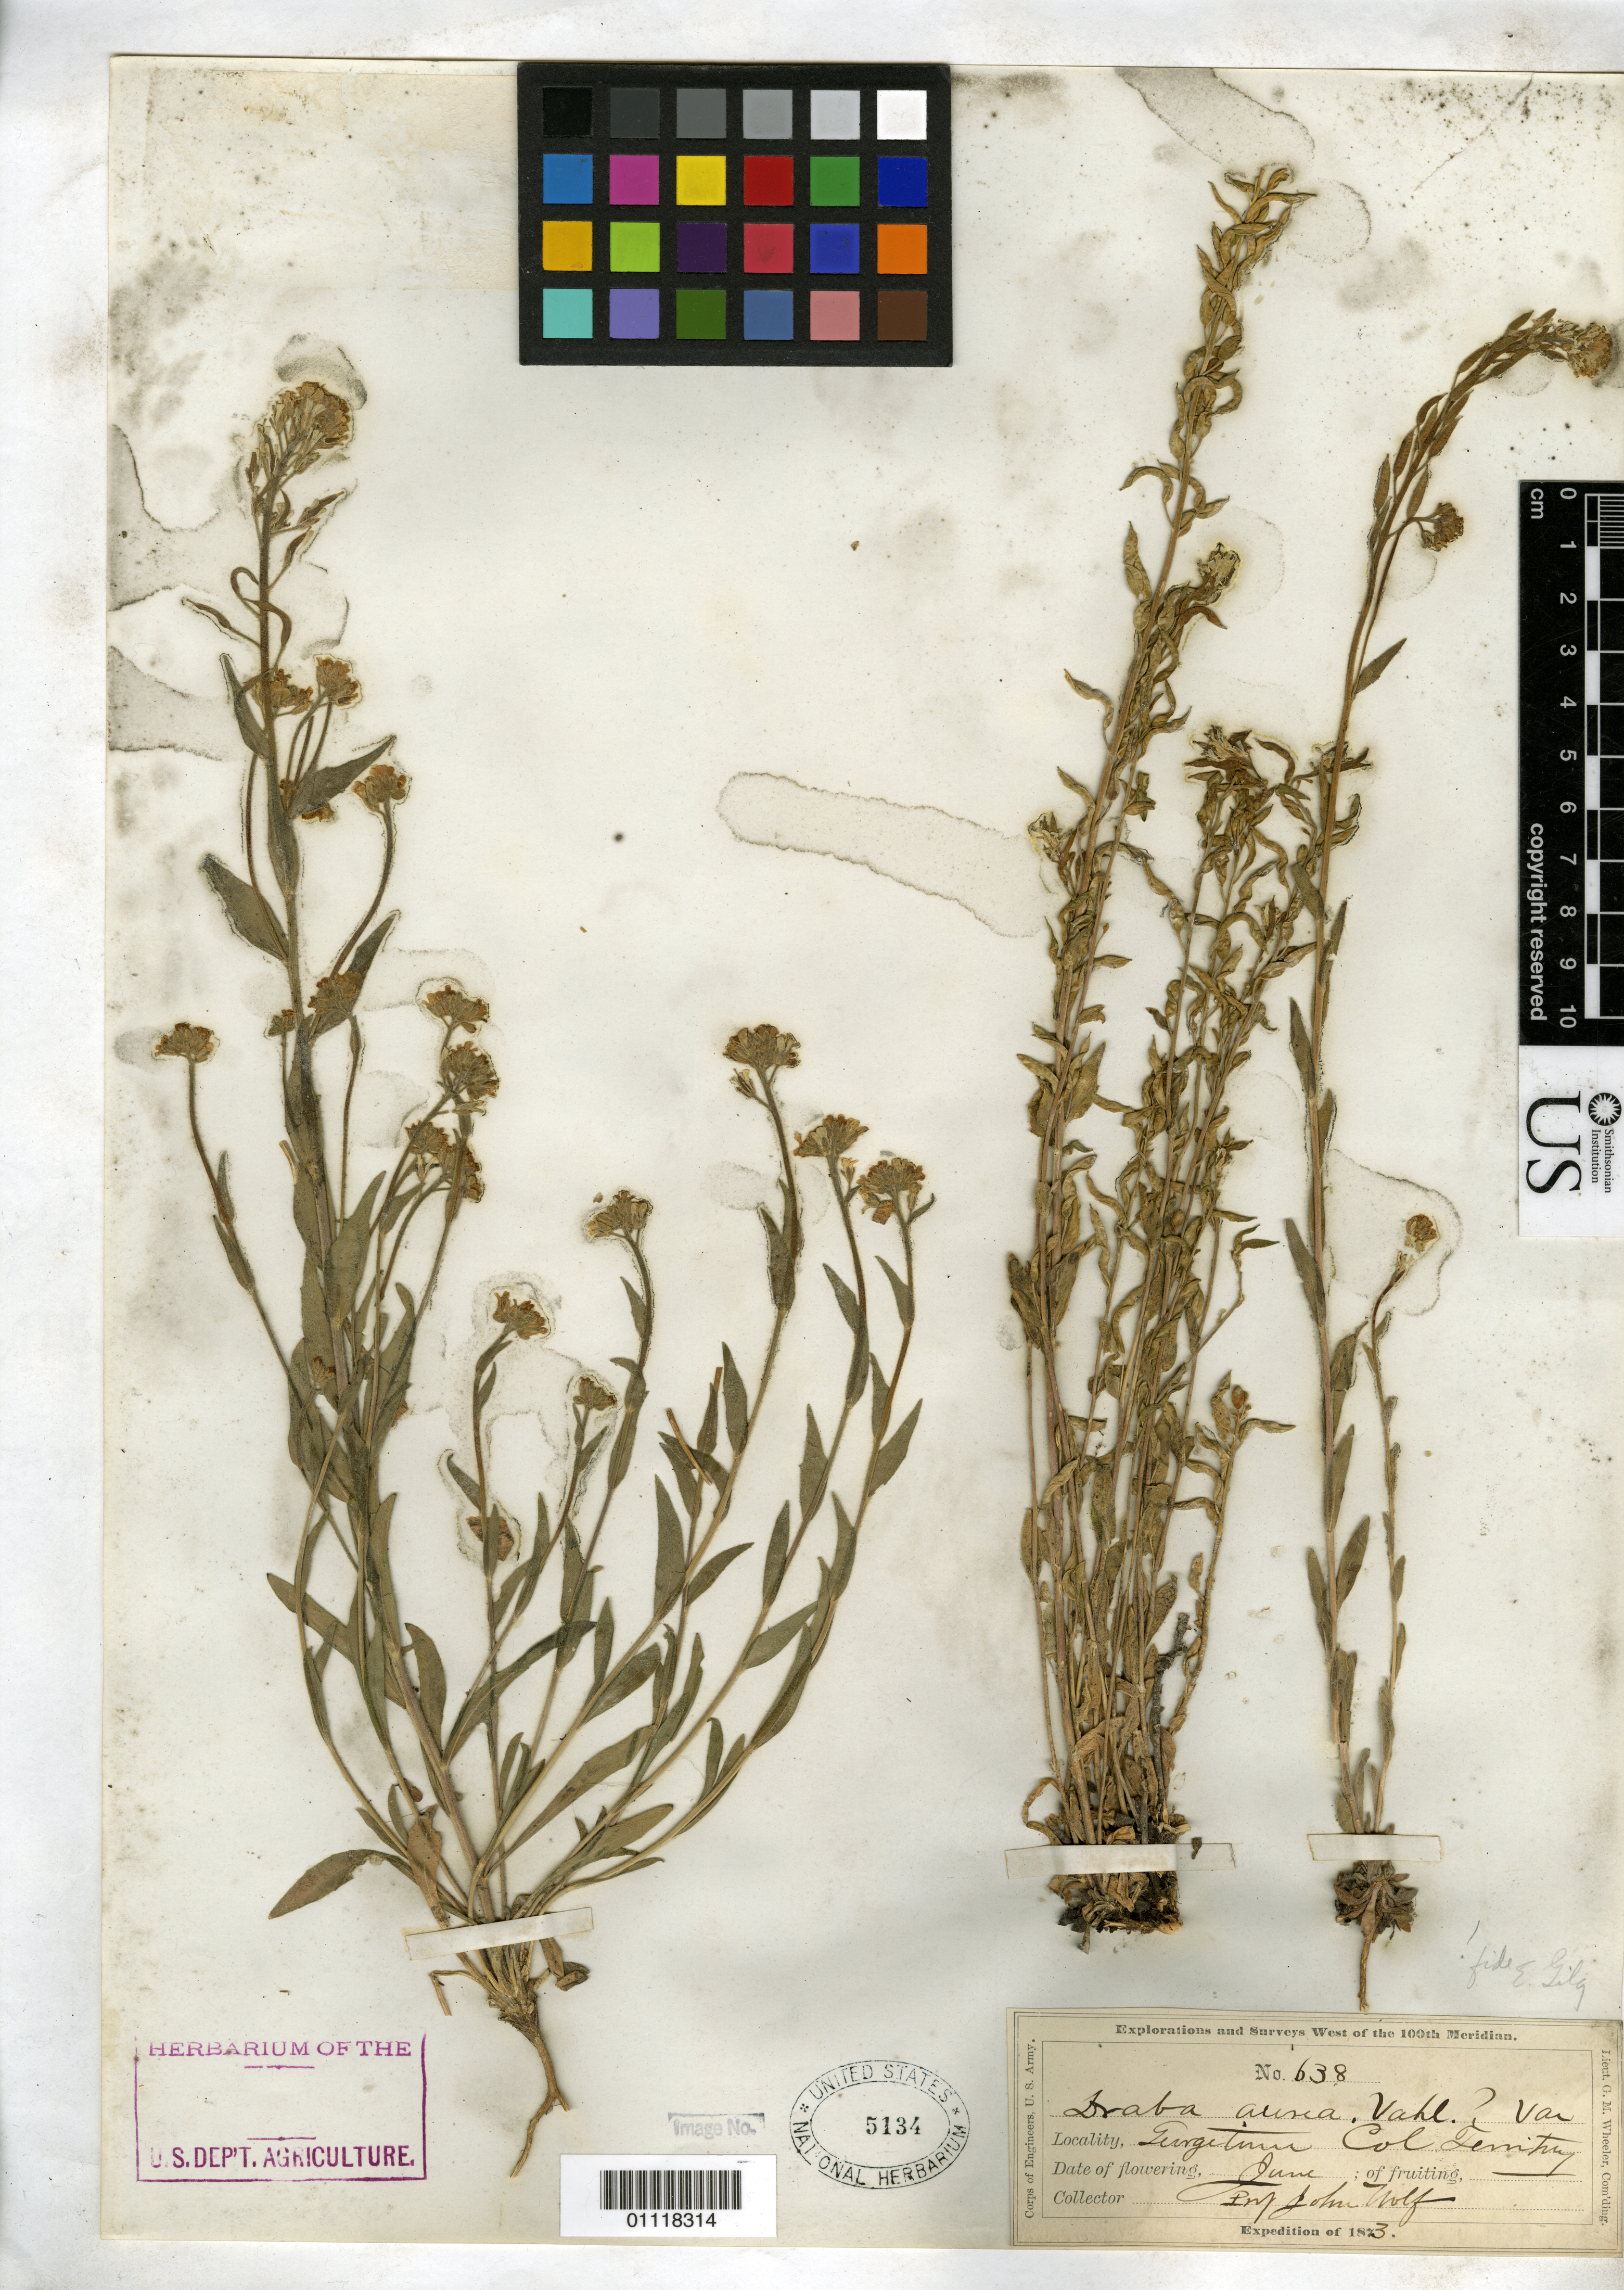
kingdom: Plantae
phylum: Tracheophyta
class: Magnoliopsida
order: Brassicales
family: Brassicaceae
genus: Draba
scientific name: Draba aurea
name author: Vahl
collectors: J. Wolf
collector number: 638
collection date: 1873-06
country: United States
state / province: Colorado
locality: Col Territory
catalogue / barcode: US 5134